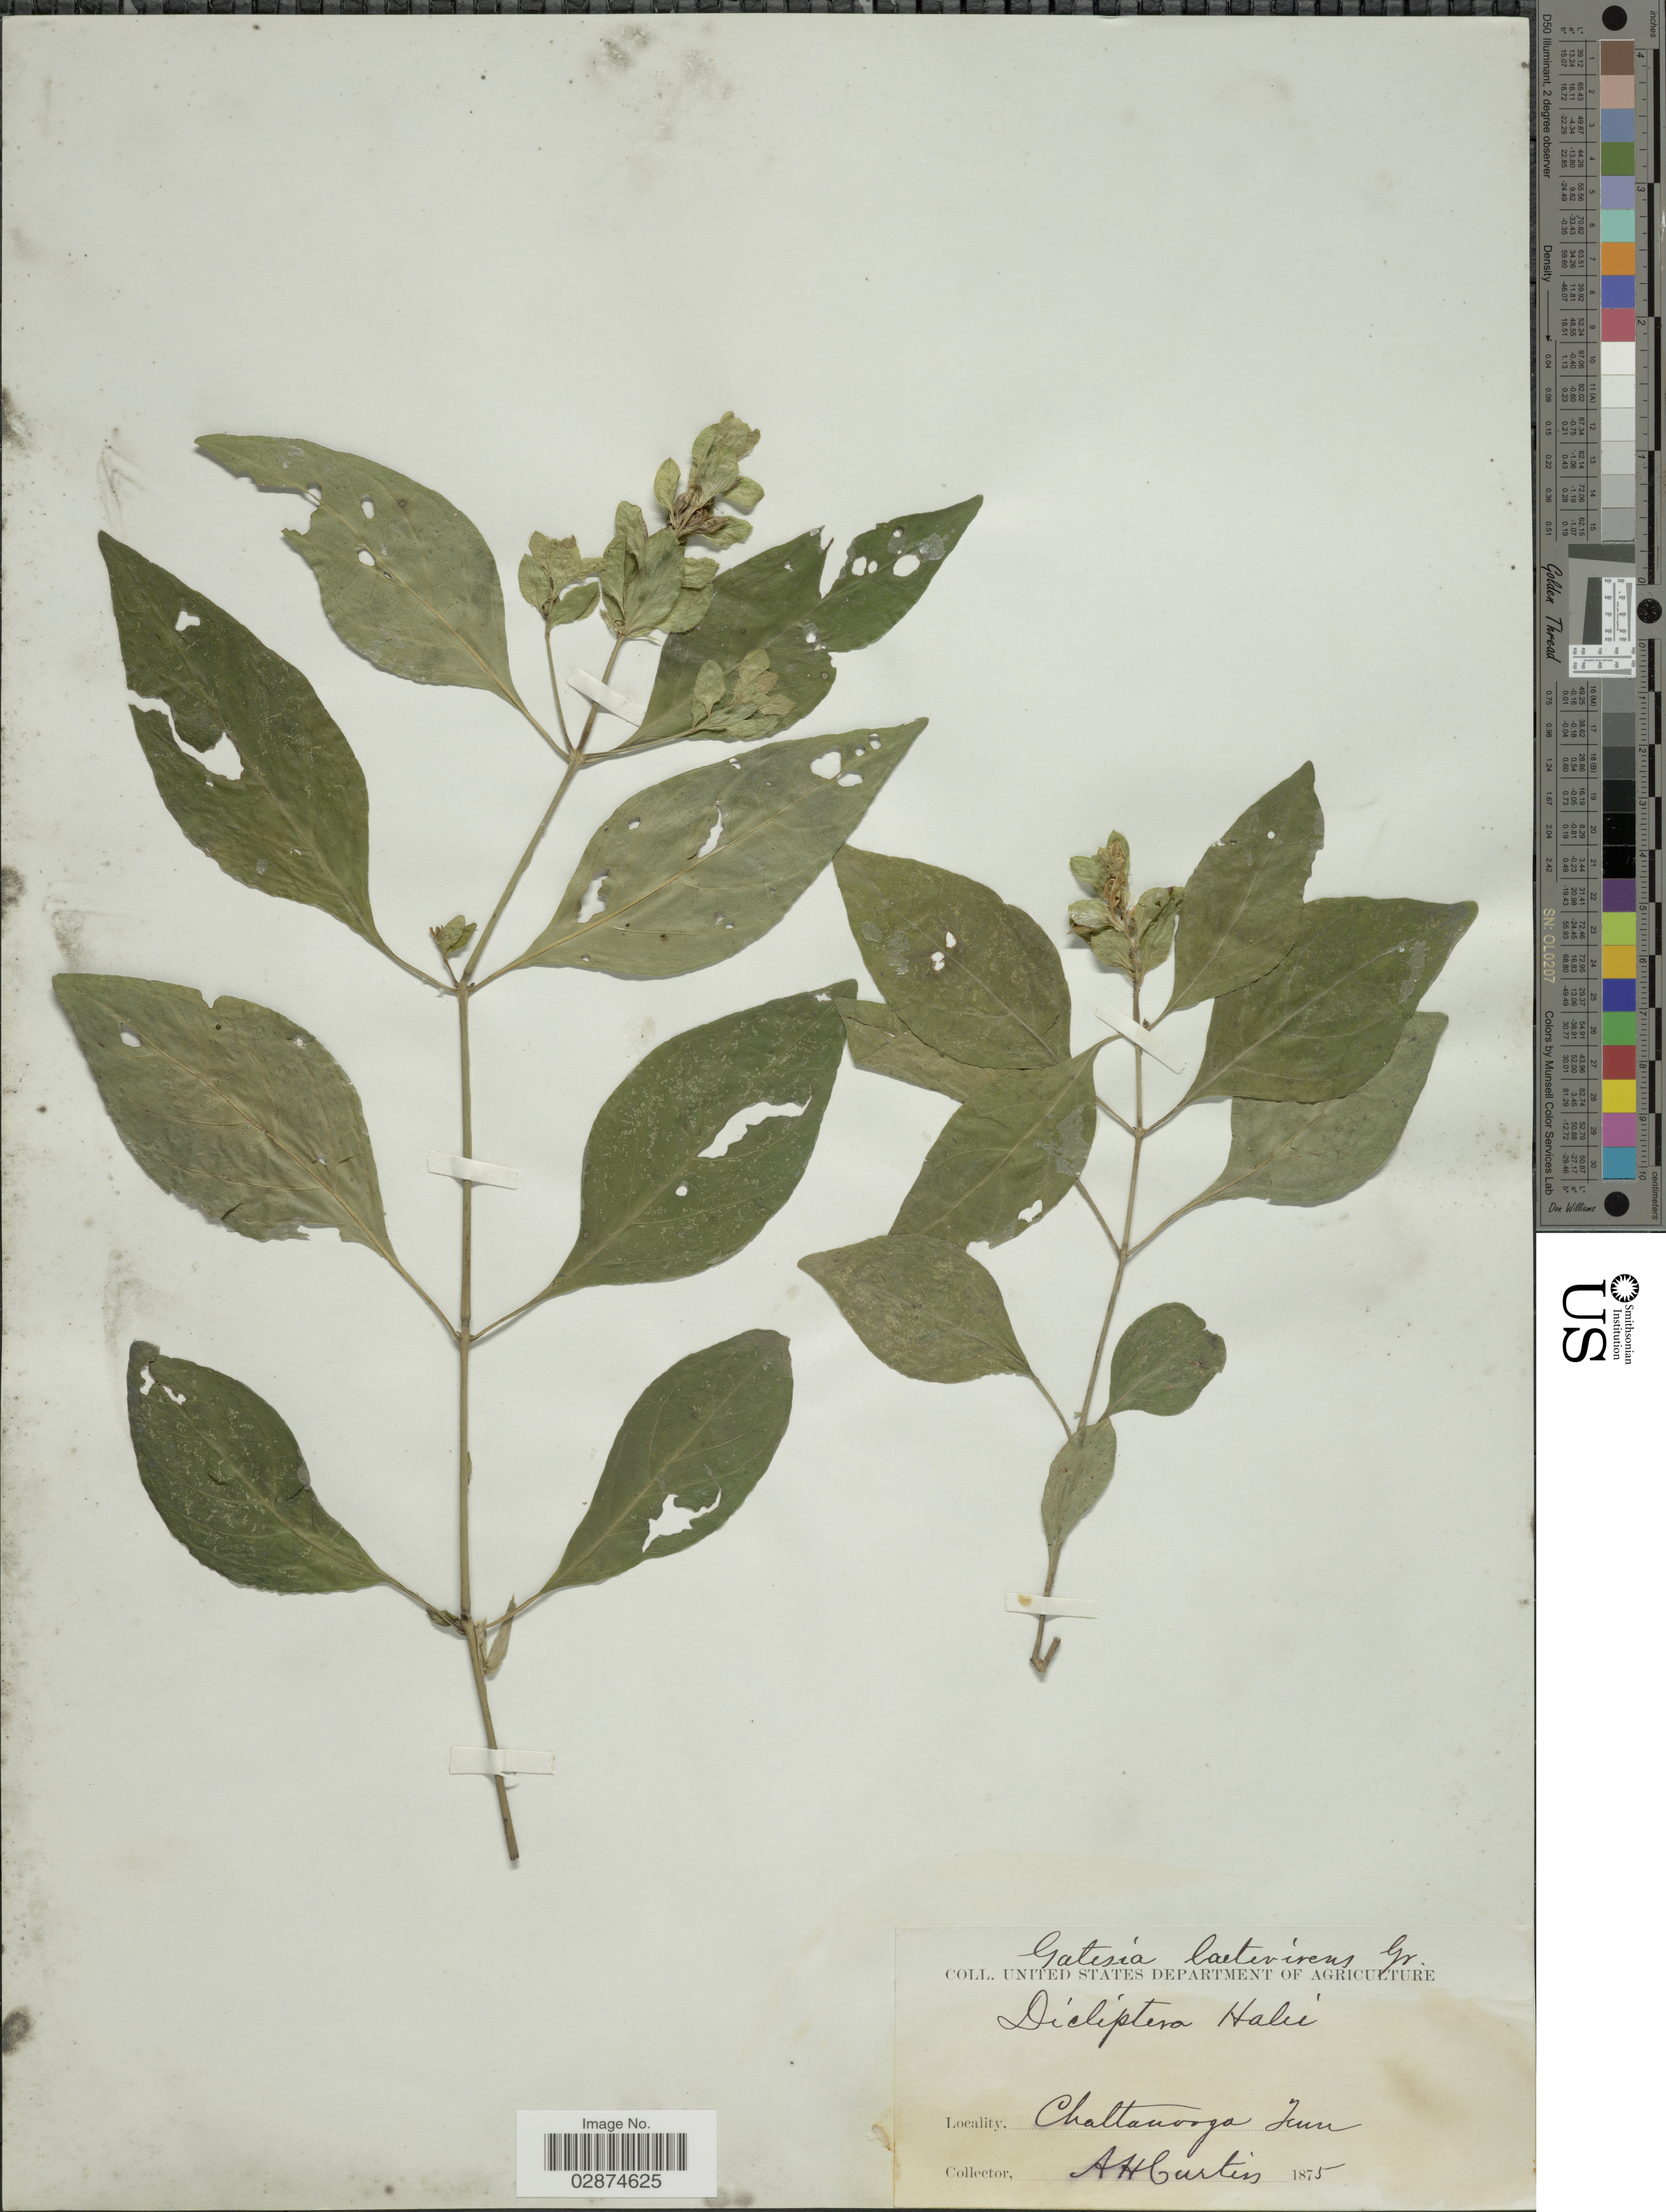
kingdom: Plantae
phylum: Tracheophyta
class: Magnoliopsida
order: Lamiales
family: Acanthaceae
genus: Yeatesia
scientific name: Yeatesia viridiflora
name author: (Nees) Small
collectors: A. Curtis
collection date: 1875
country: United States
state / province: Tennessee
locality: Chaltanooga.